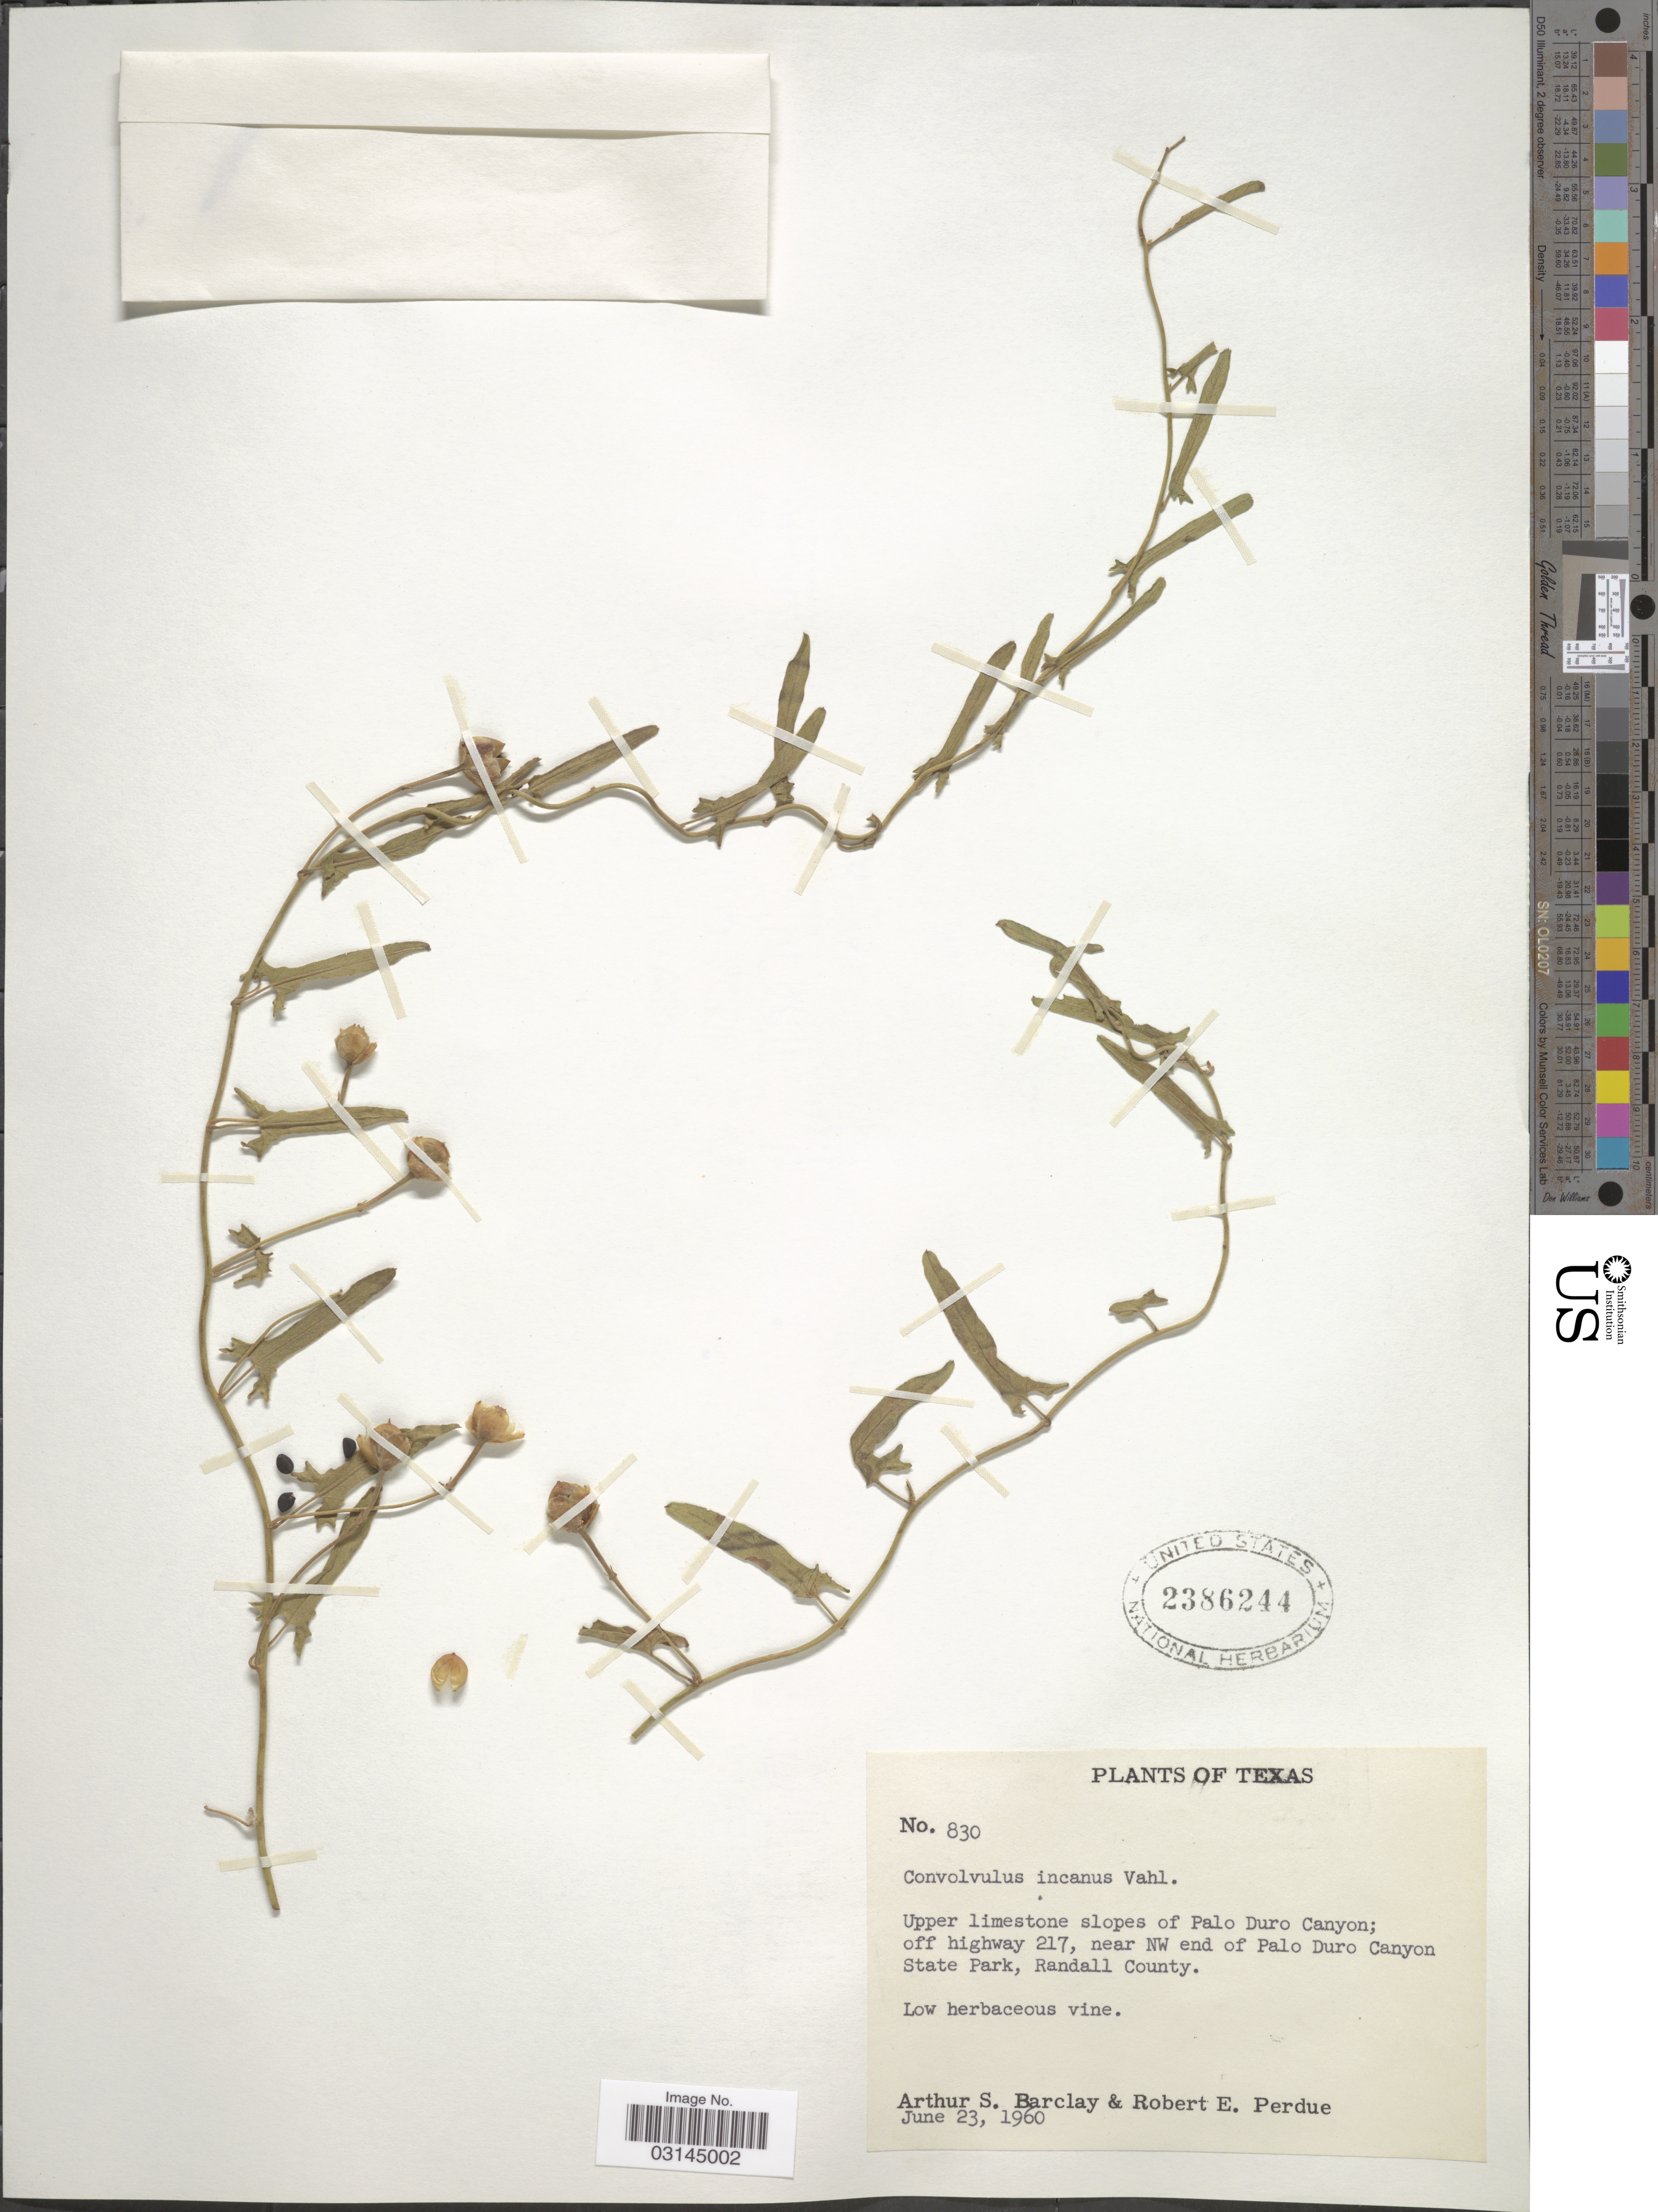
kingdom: Plantae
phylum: Tracheophyta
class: Magnoliopsida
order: Solanales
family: Convolvulaceae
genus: Convolvulus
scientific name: Convolvulus incanus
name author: Vahl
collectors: A. S. Barclay & R. E. Perdue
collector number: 830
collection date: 1960-06-23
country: United States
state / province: Texas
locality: Upper limestone slopes of Palo Duro Canyon; off highway 217, near NW end of Palo Duro Canyon State Park, Randall County.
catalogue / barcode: US 2386244